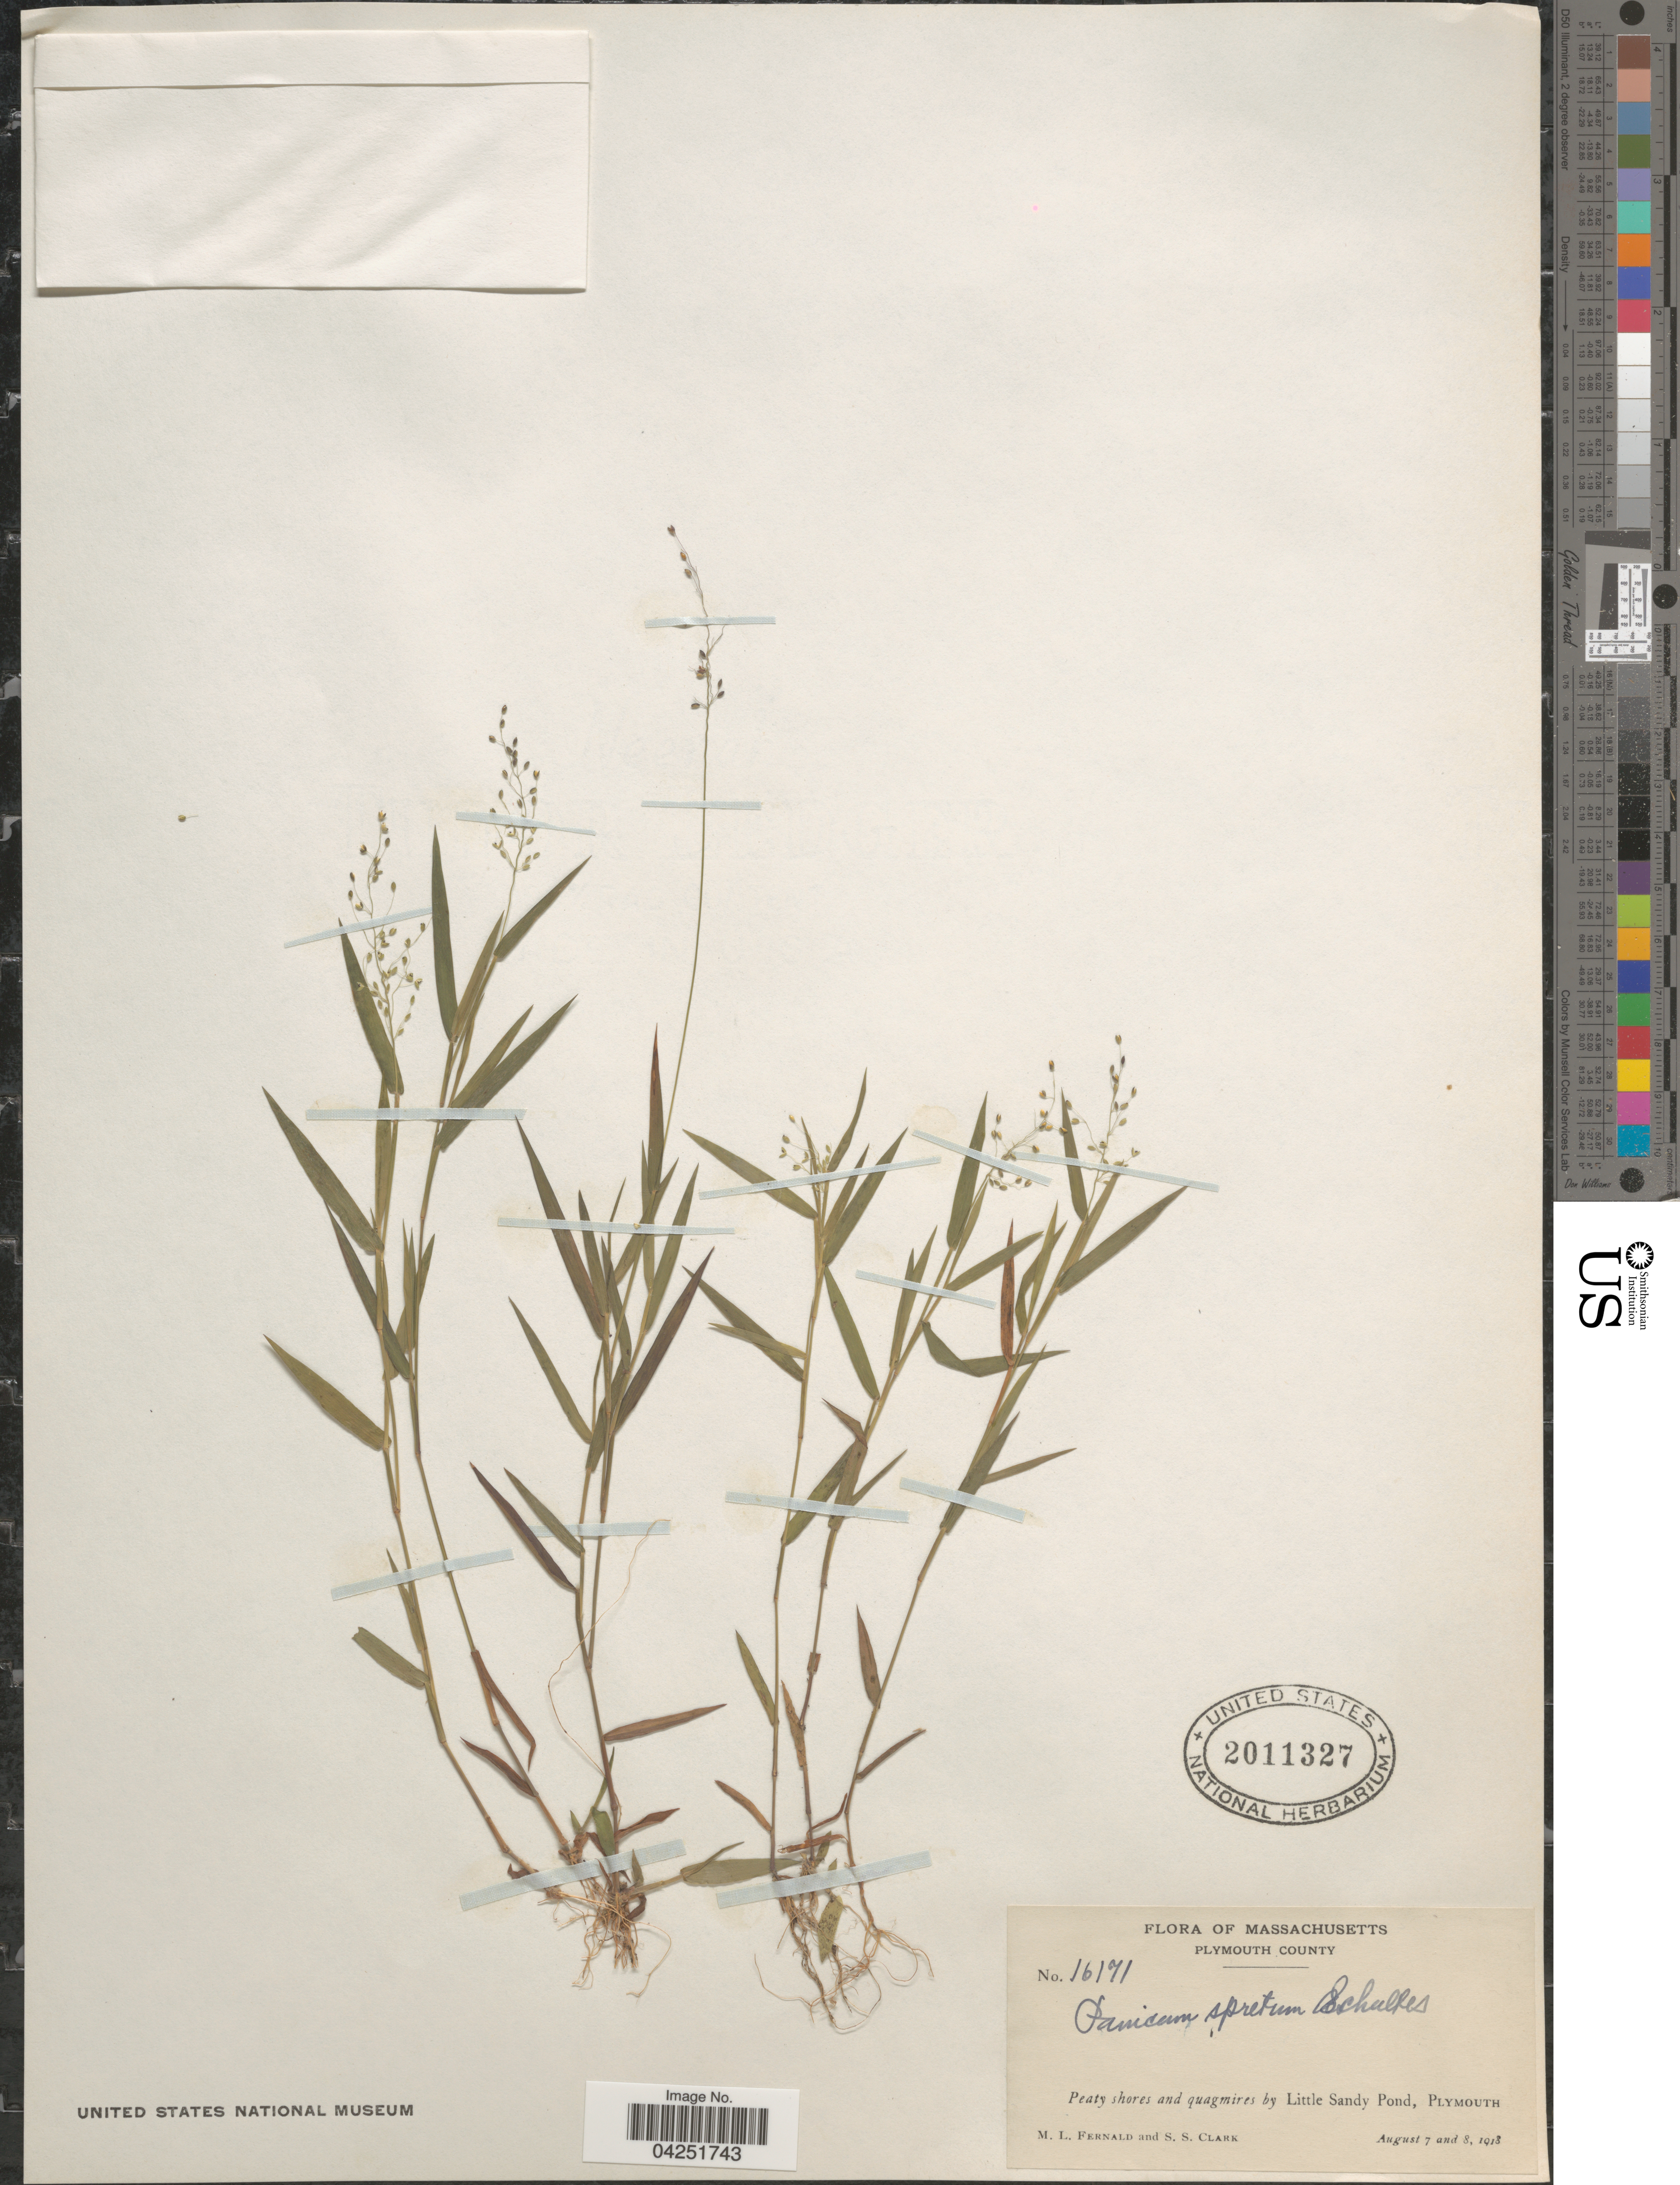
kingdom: Plantae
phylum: Tracheophyta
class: Liliopsida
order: Poales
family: Poaceae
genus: Dichanthelium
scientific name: Dichanthelium acuminatum var. densiflorum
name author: (Rand & Redfield) Gould & C.A. Clark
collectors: M. L. Fernald & S. S. Clark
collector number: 16171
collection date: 1918-08-07/1918-08-08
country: United States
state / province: Massachusetts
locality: Plymouth County. Peaty shores and quagmires by Little Sandy Pond, Plymouth.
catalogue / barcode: US 2011327